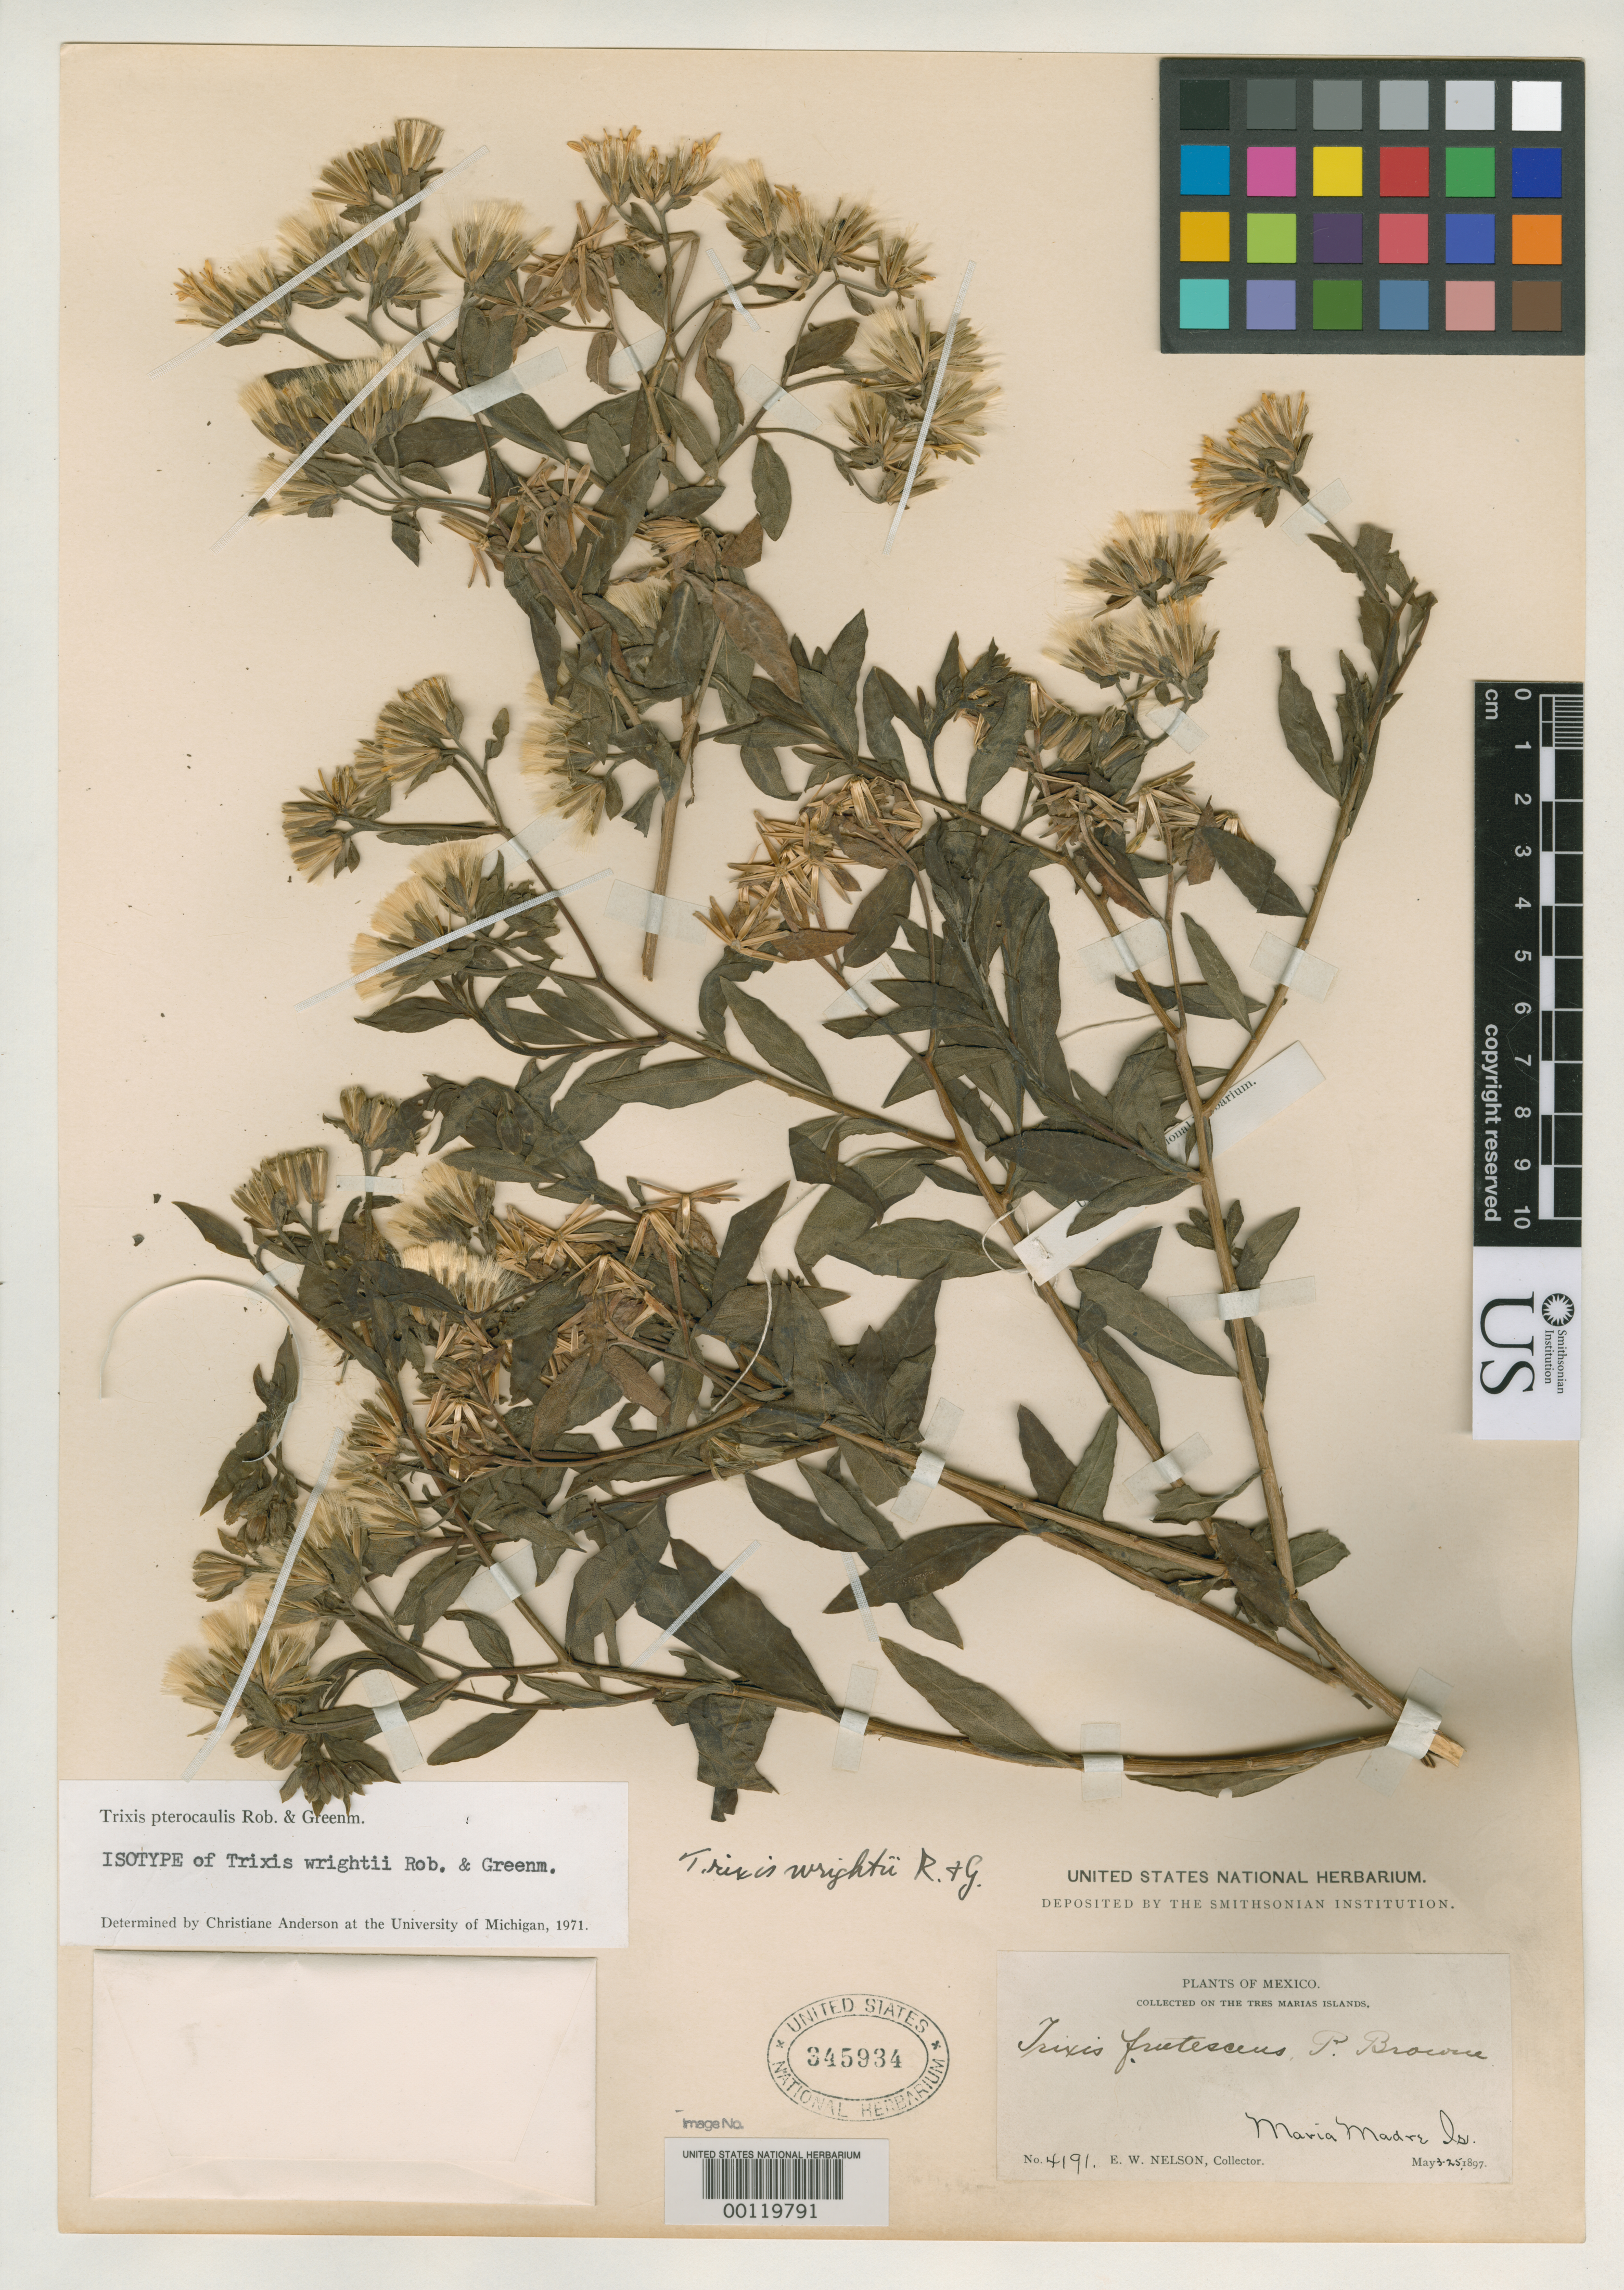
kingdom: Plantae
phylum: Tracheophyta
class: Magnoliopsida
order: Asterales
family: Asteraceae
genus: Trixis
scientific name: Trixis wrightii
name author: B.L. Rob. & Greenm.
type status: Isosyntype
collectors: W. G. Wright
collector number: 1224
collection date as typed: Jan 1889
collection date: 1889-01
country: Mexico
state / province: Sinaloa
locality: Near Mazatlan.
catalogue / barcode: US 345934